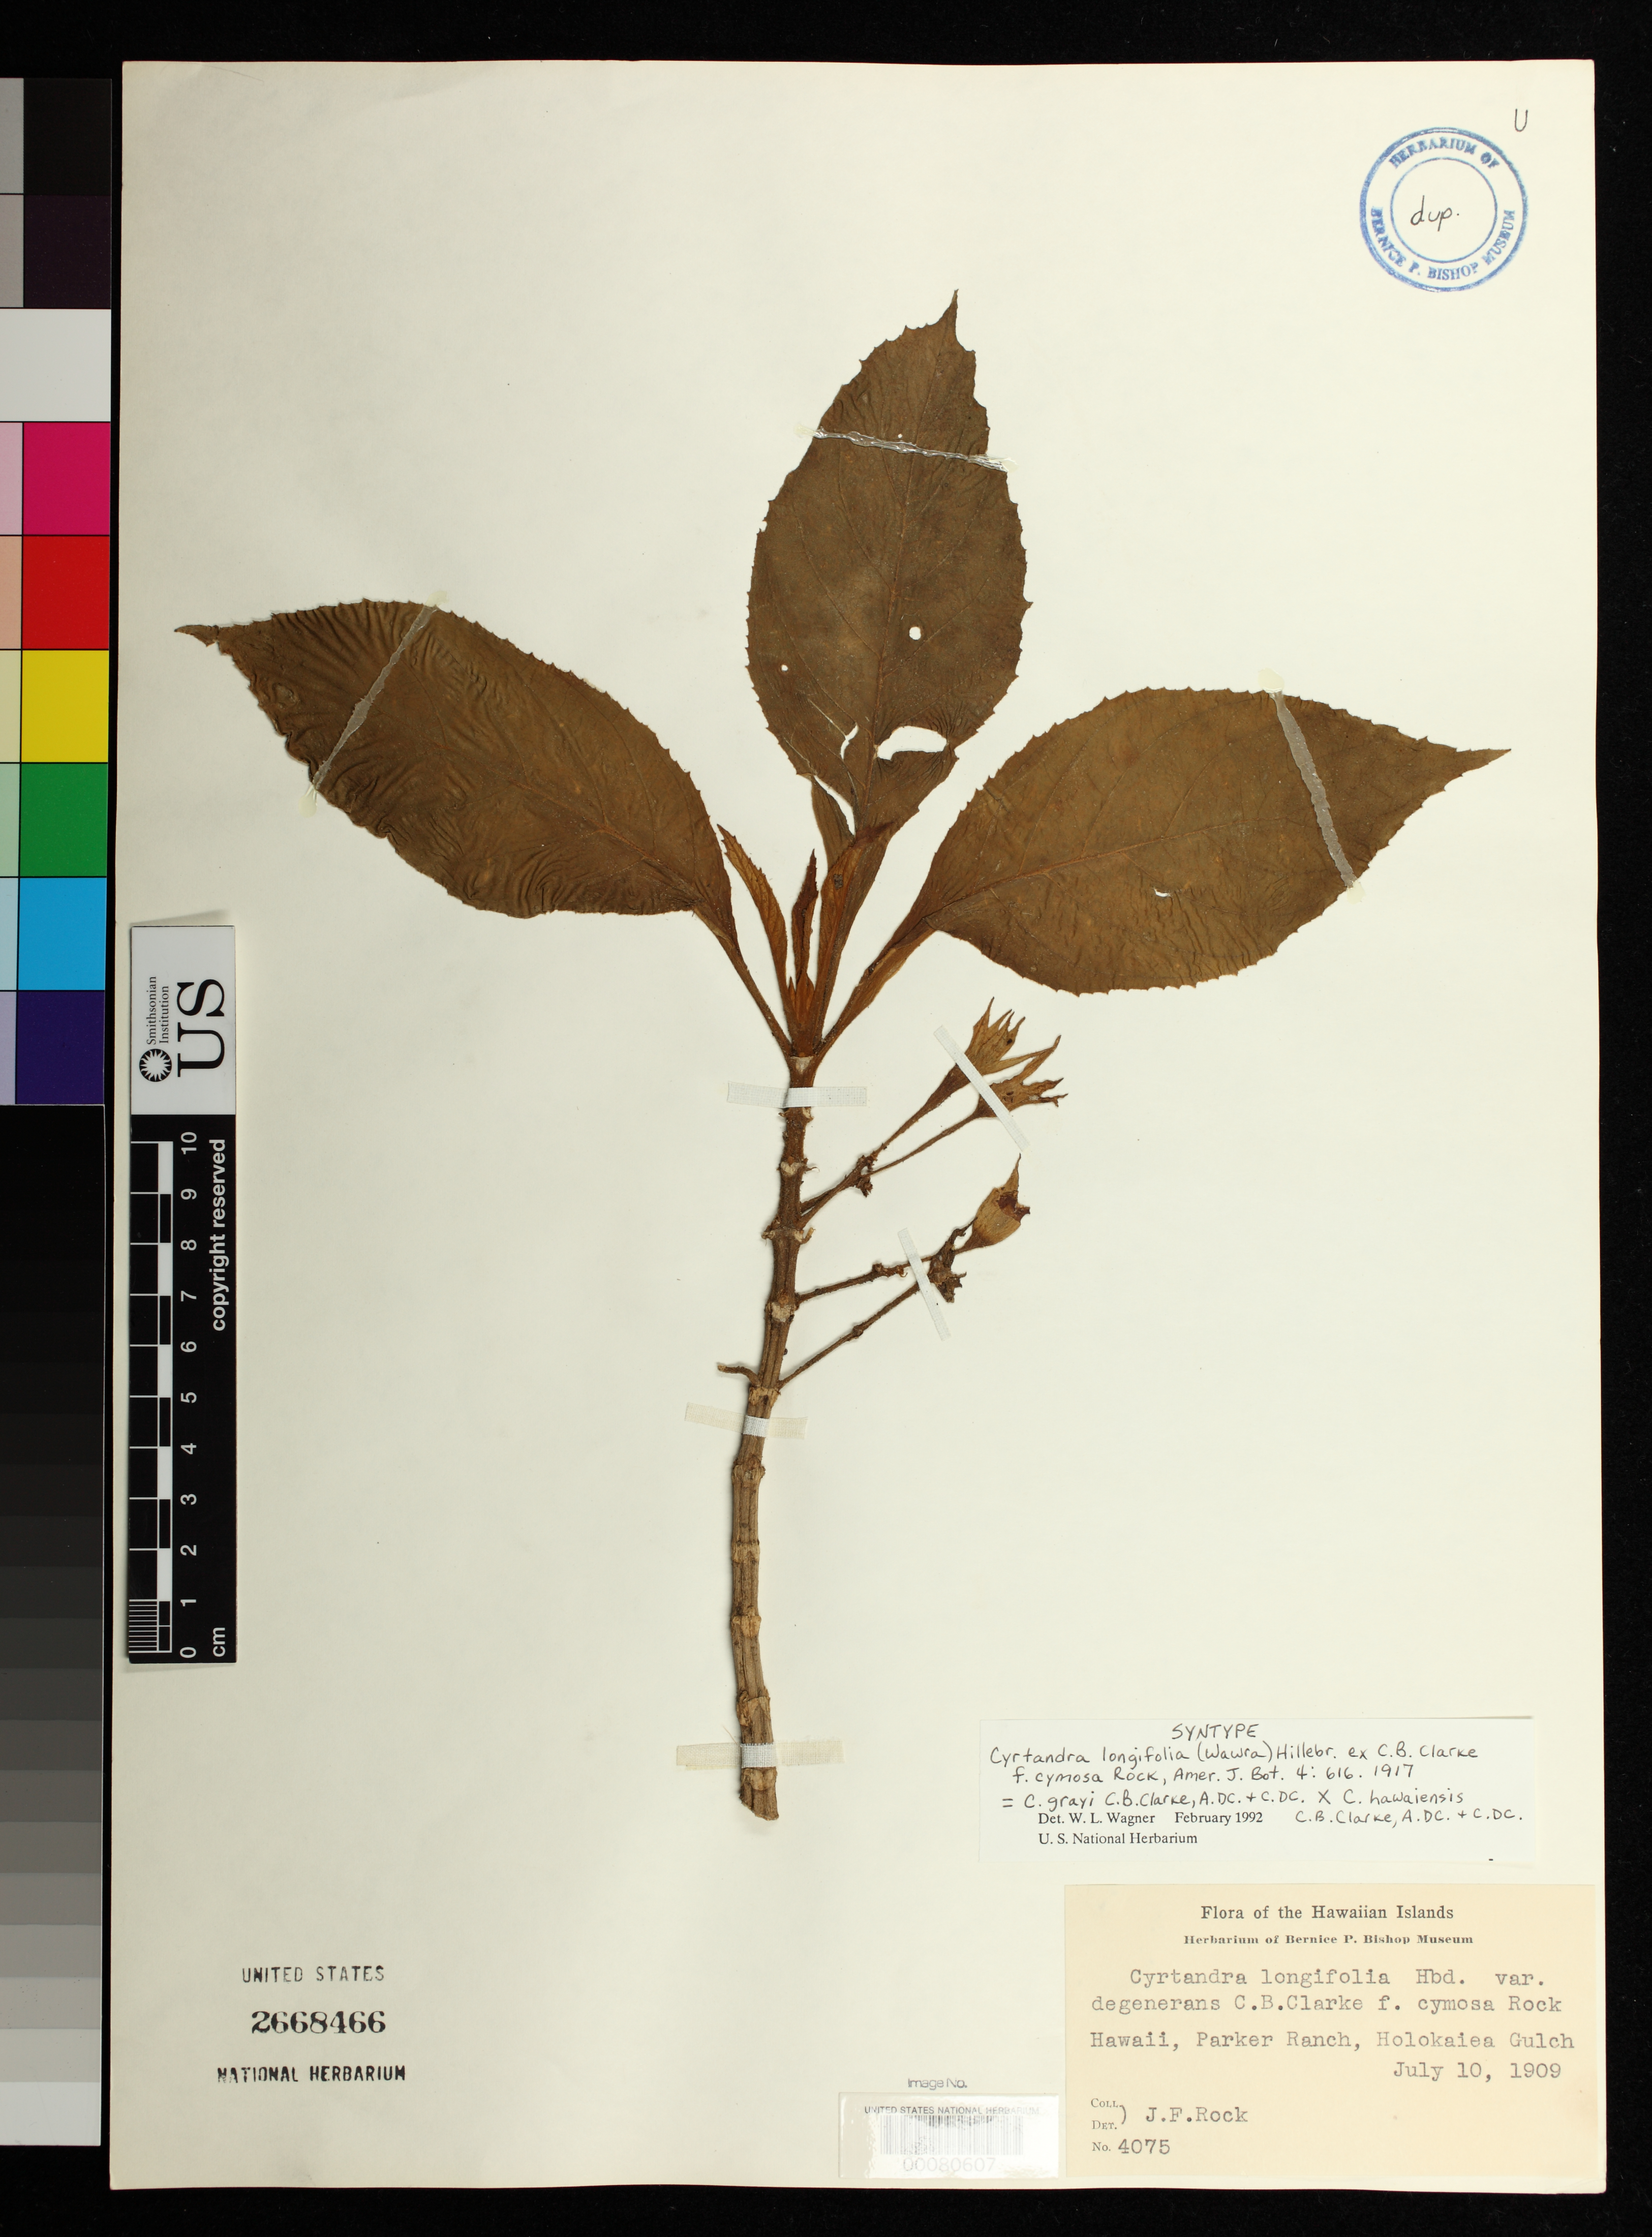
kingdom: Plantae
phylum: Tracheophyta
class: Magnoliopsida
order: Lamiales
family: Gesneriaceae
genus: Cyrtandra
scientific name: Cyrtandra longifolia f. cymosa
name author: Rock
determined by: Wagner, W. L., (BOT), Smithsonian Institution - National Museum of Natural History (UNITED STATES)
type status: Syntype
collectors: J. F. Rock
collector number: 4075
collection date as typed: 10 Jul 1909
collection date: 1909-07-10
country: United States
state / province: Hawaii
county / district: Hawaii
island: Hawaii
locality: Hawaii, Parker Ranch, Holokaiea Gulch.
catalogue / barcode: US 2668466